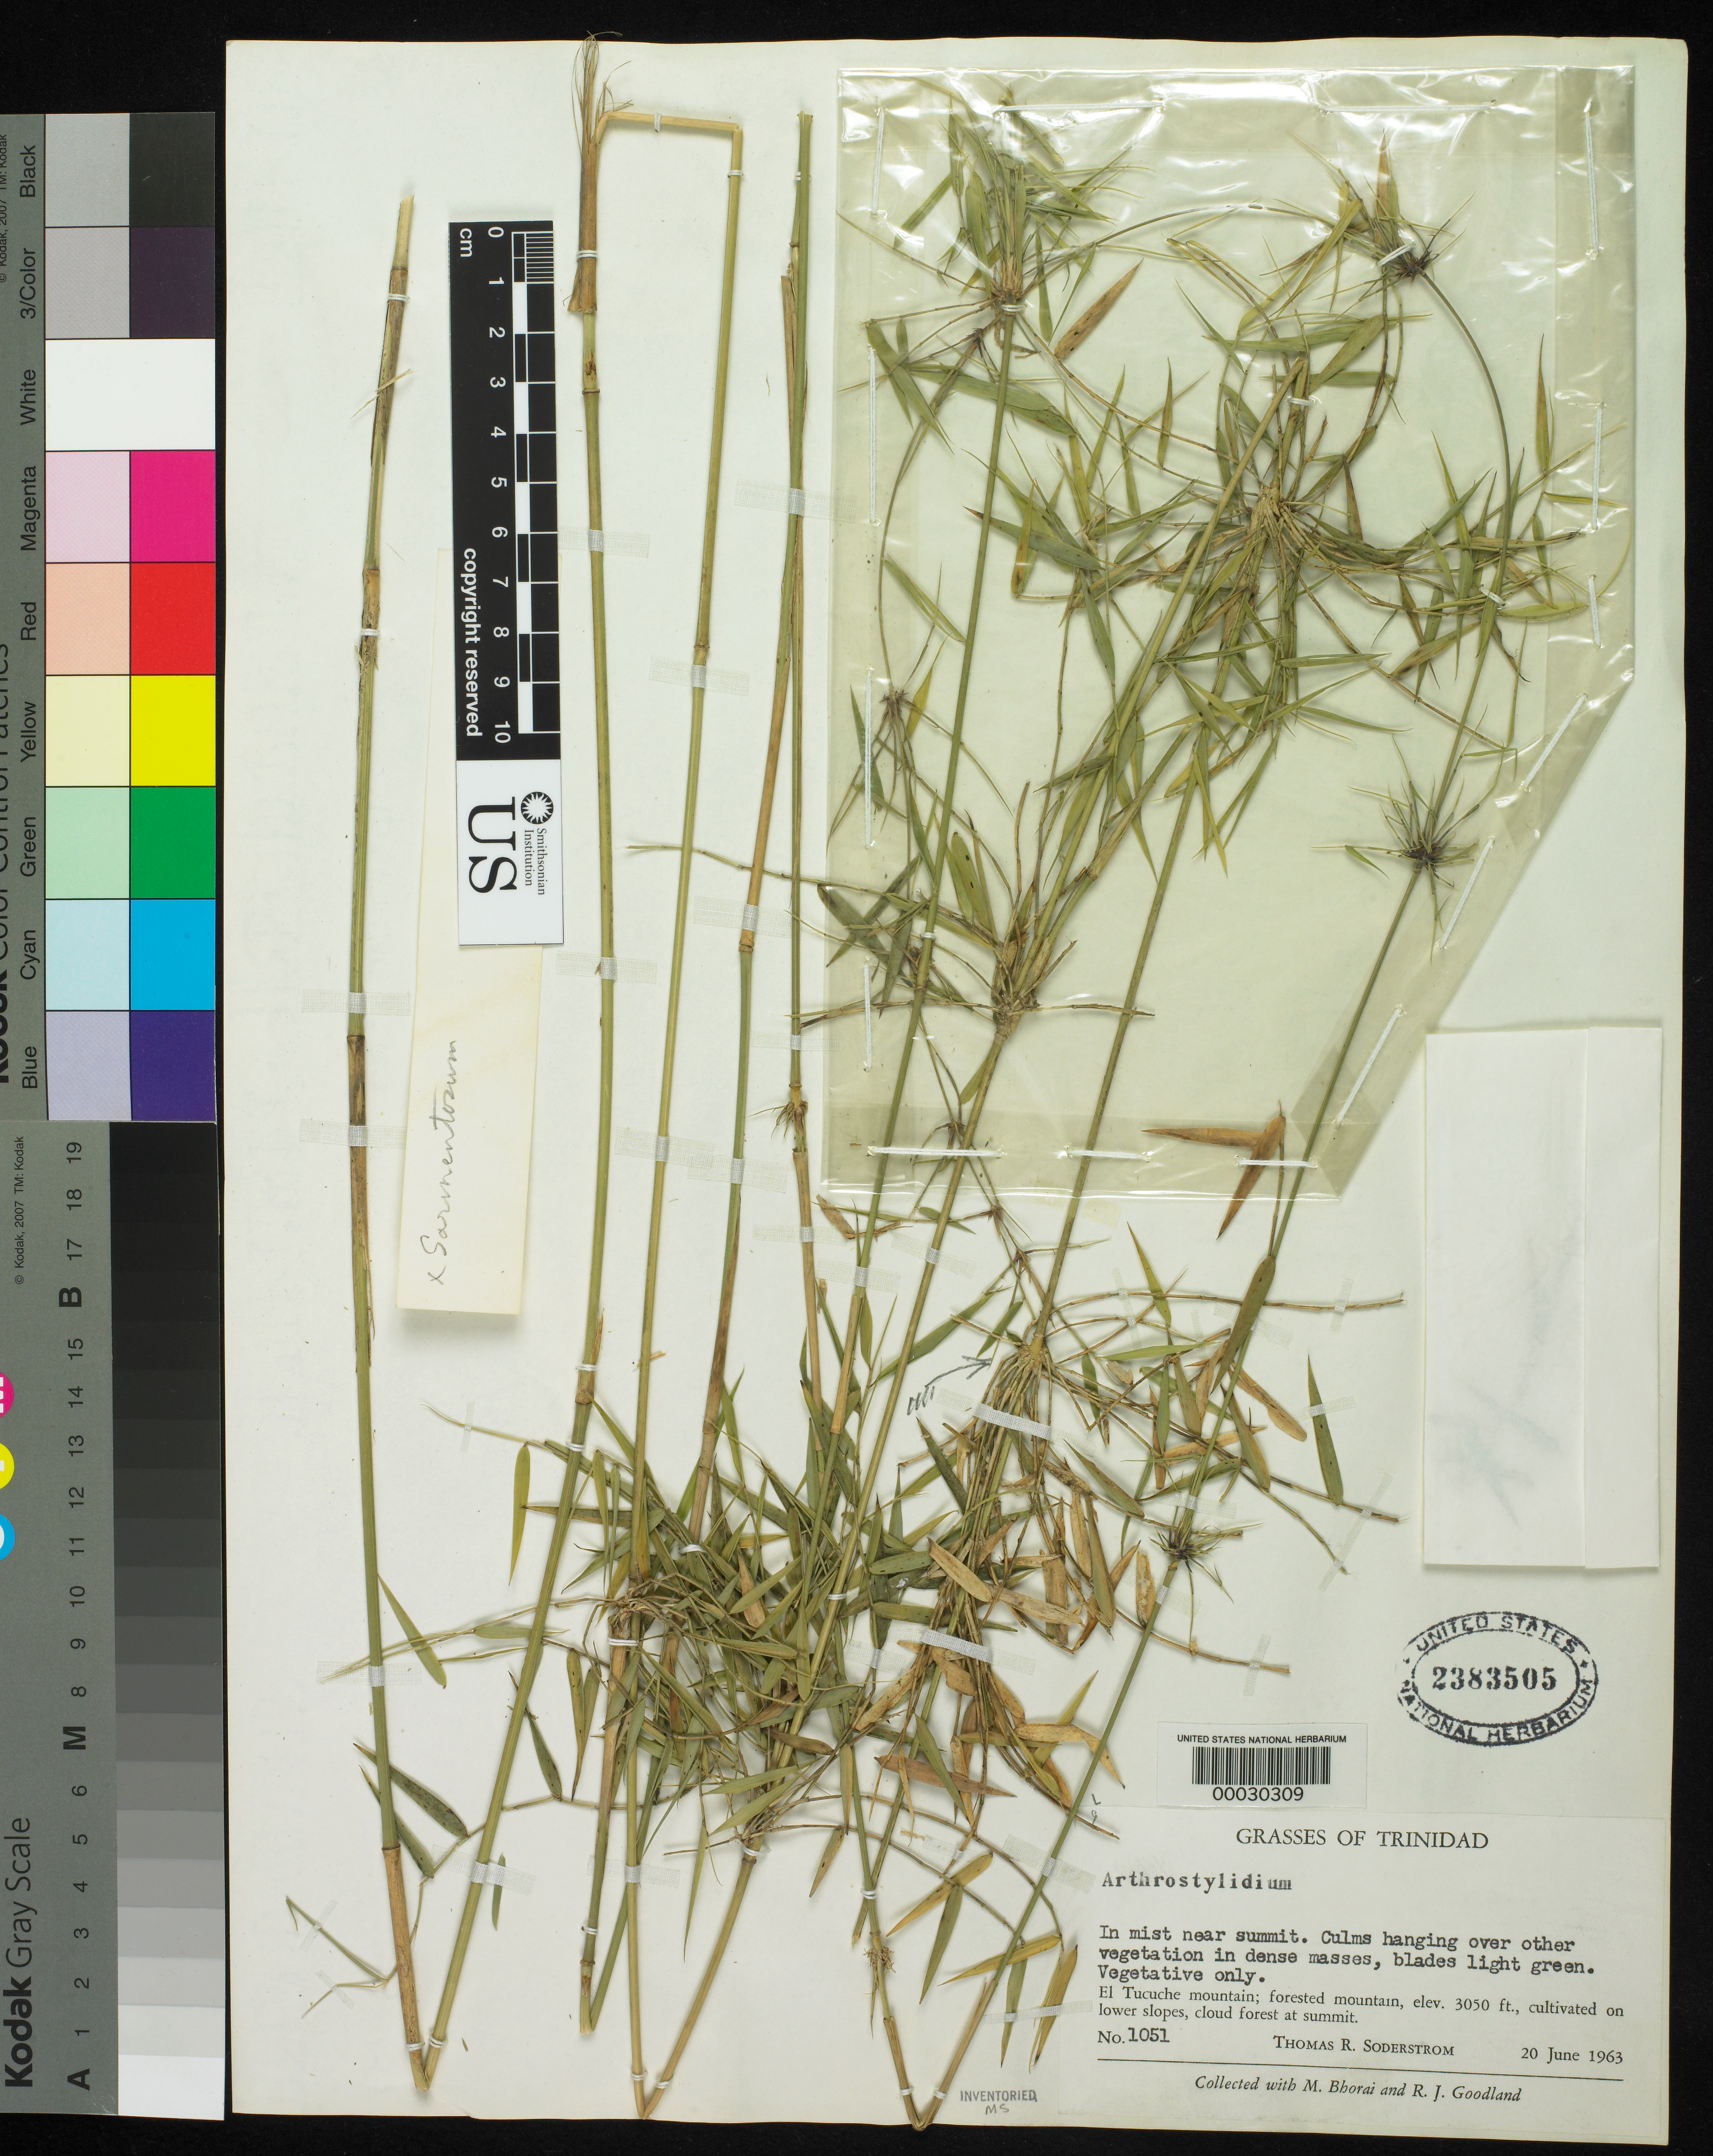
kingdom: Plantae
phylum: Tracheophyta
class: Liliopsida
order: Poales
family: Poaceae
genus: Arthrostylidium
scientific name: Arthrostylidium sarmentosum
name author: Pilg. in Urb.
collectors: T. R. Soderstrom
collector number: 1051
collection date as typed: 20 Jun 1963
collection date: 1963-06-20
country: Trinidad and Tobago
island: Trinidad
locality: El tucuche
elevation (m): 930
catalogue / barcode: US 2383505